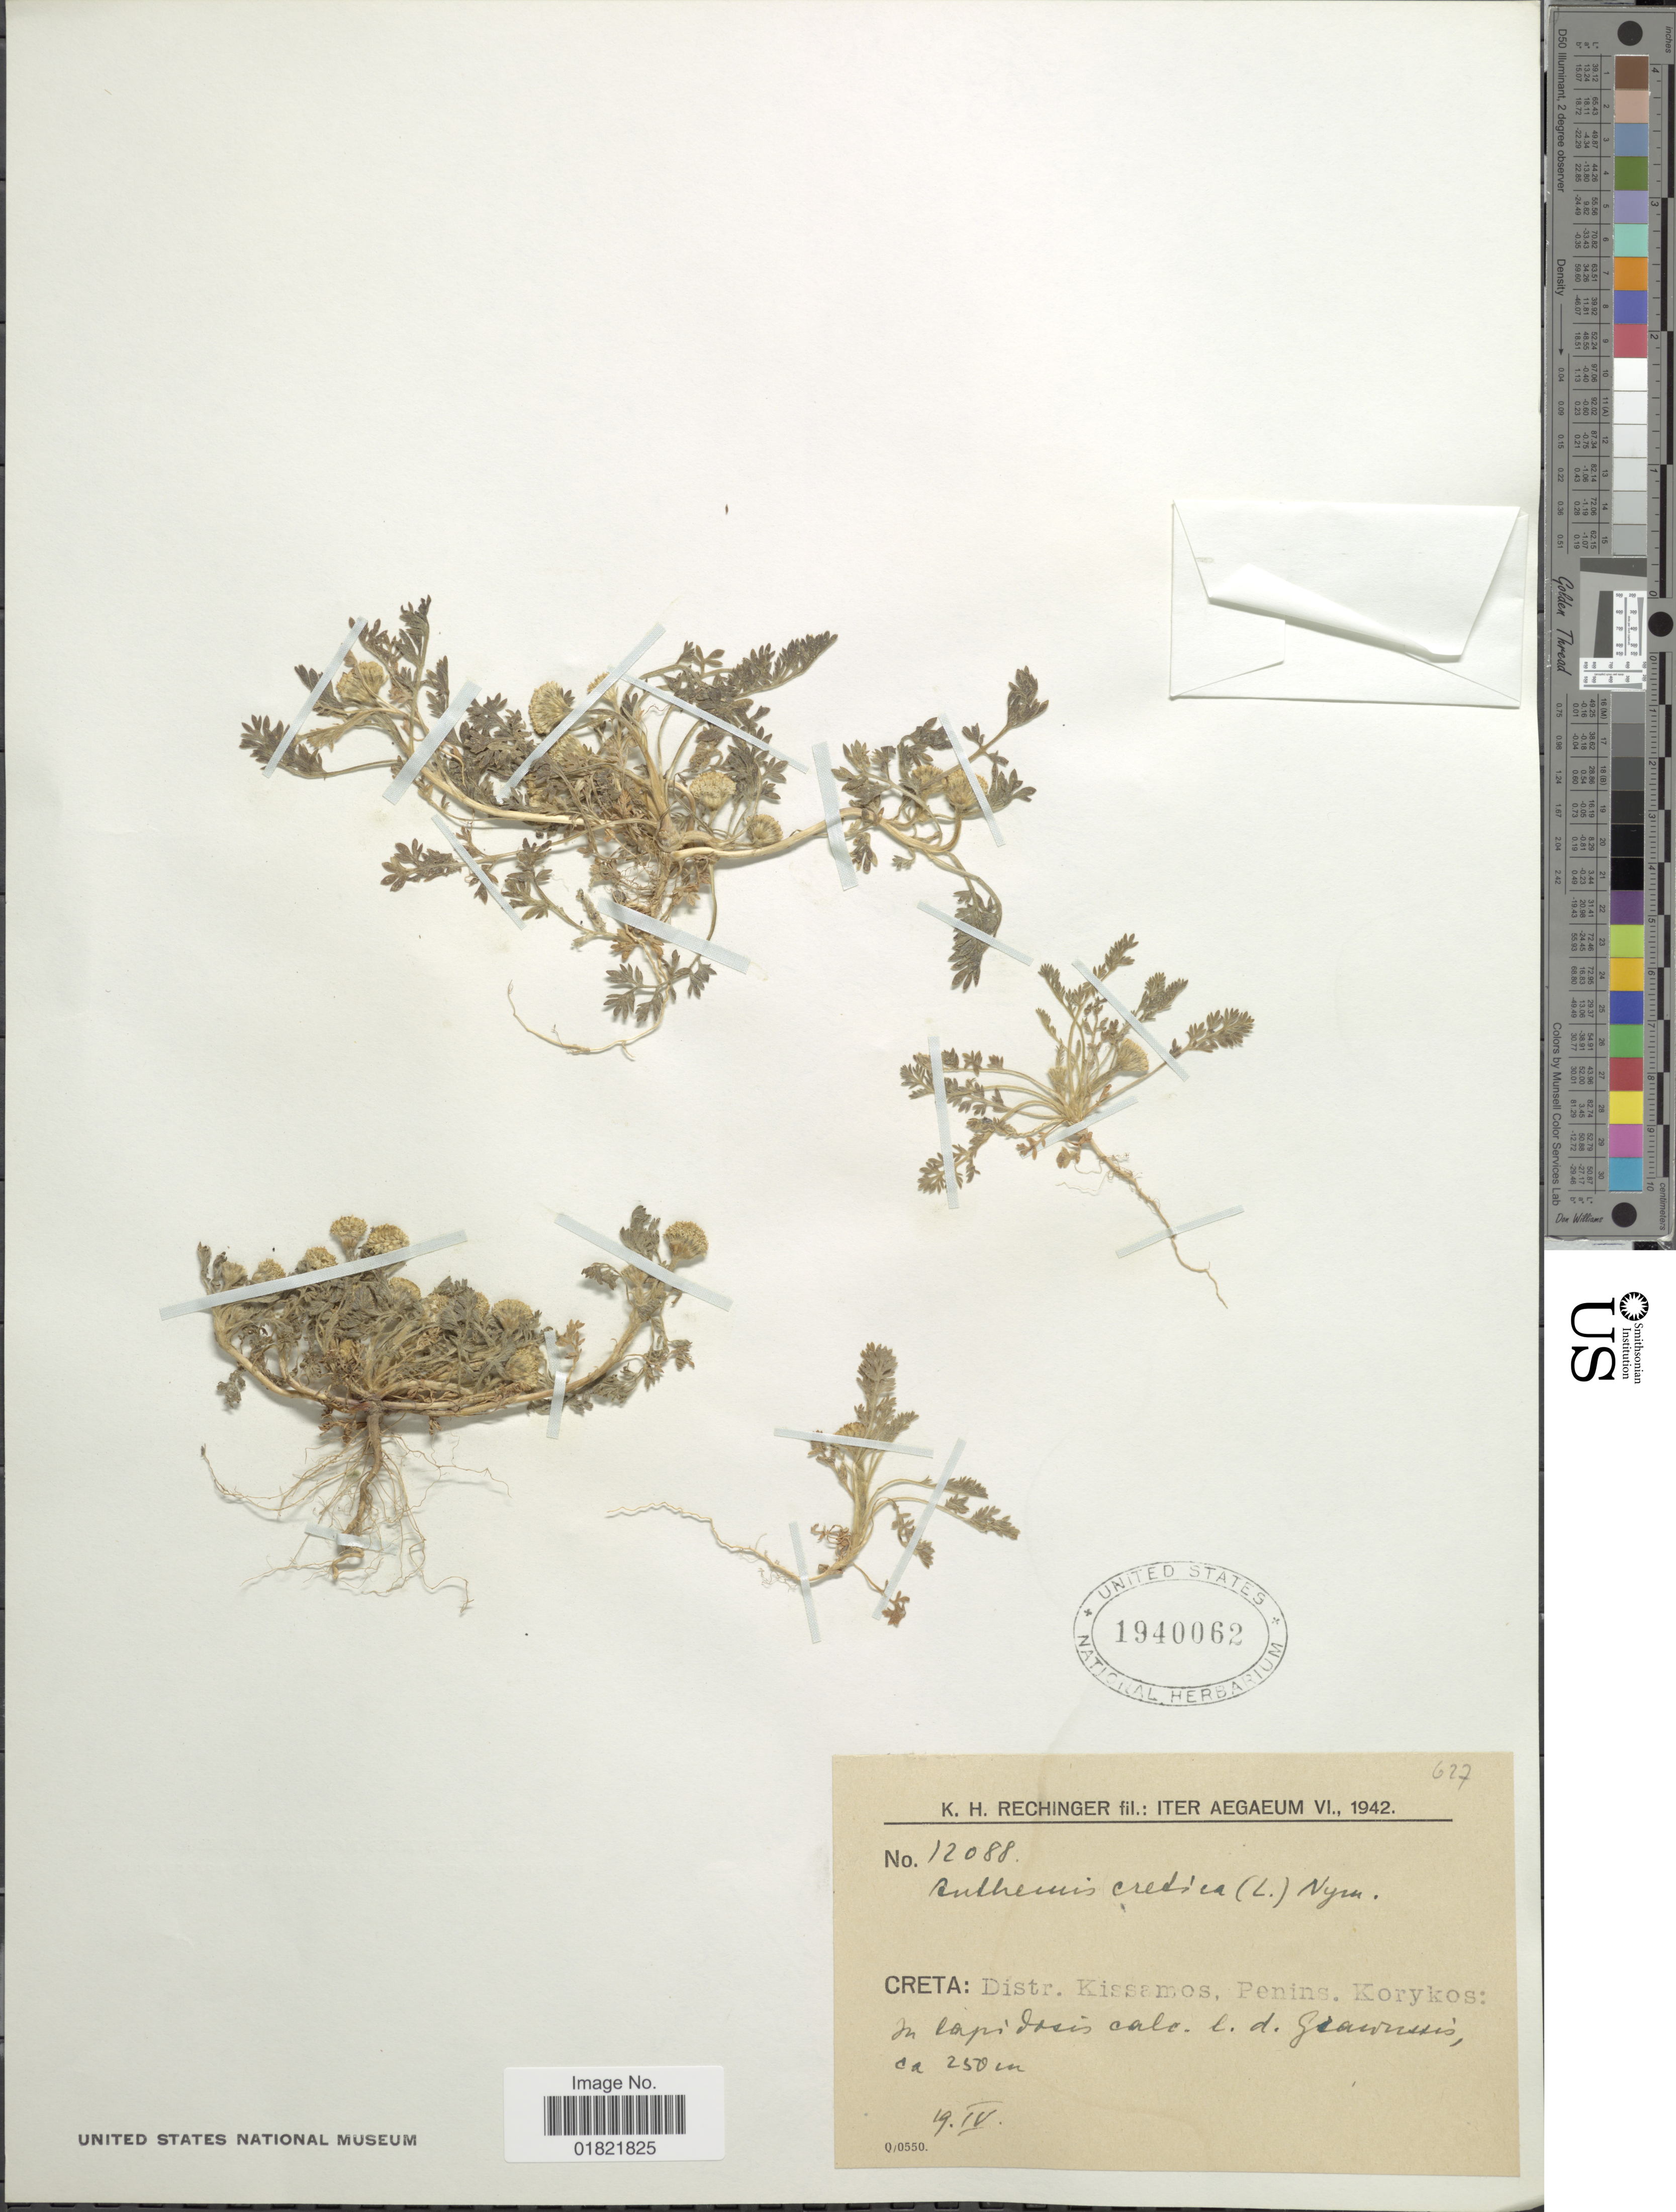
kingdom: Plantae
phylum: Tracheophyta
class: Magnoliopsida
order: Asterales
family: Asteraceae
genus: Anthemis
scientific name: Anthemis cretica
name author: L.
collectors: K. H. Rechinger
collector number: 12088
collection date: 1942-04-19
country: Greece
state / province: Crete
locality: Creta: Distr. Kissamos, Penins. Korykos: in lapidosis cal. l.d. graverius [interpreted]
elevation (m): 250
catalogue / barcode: US 1940062